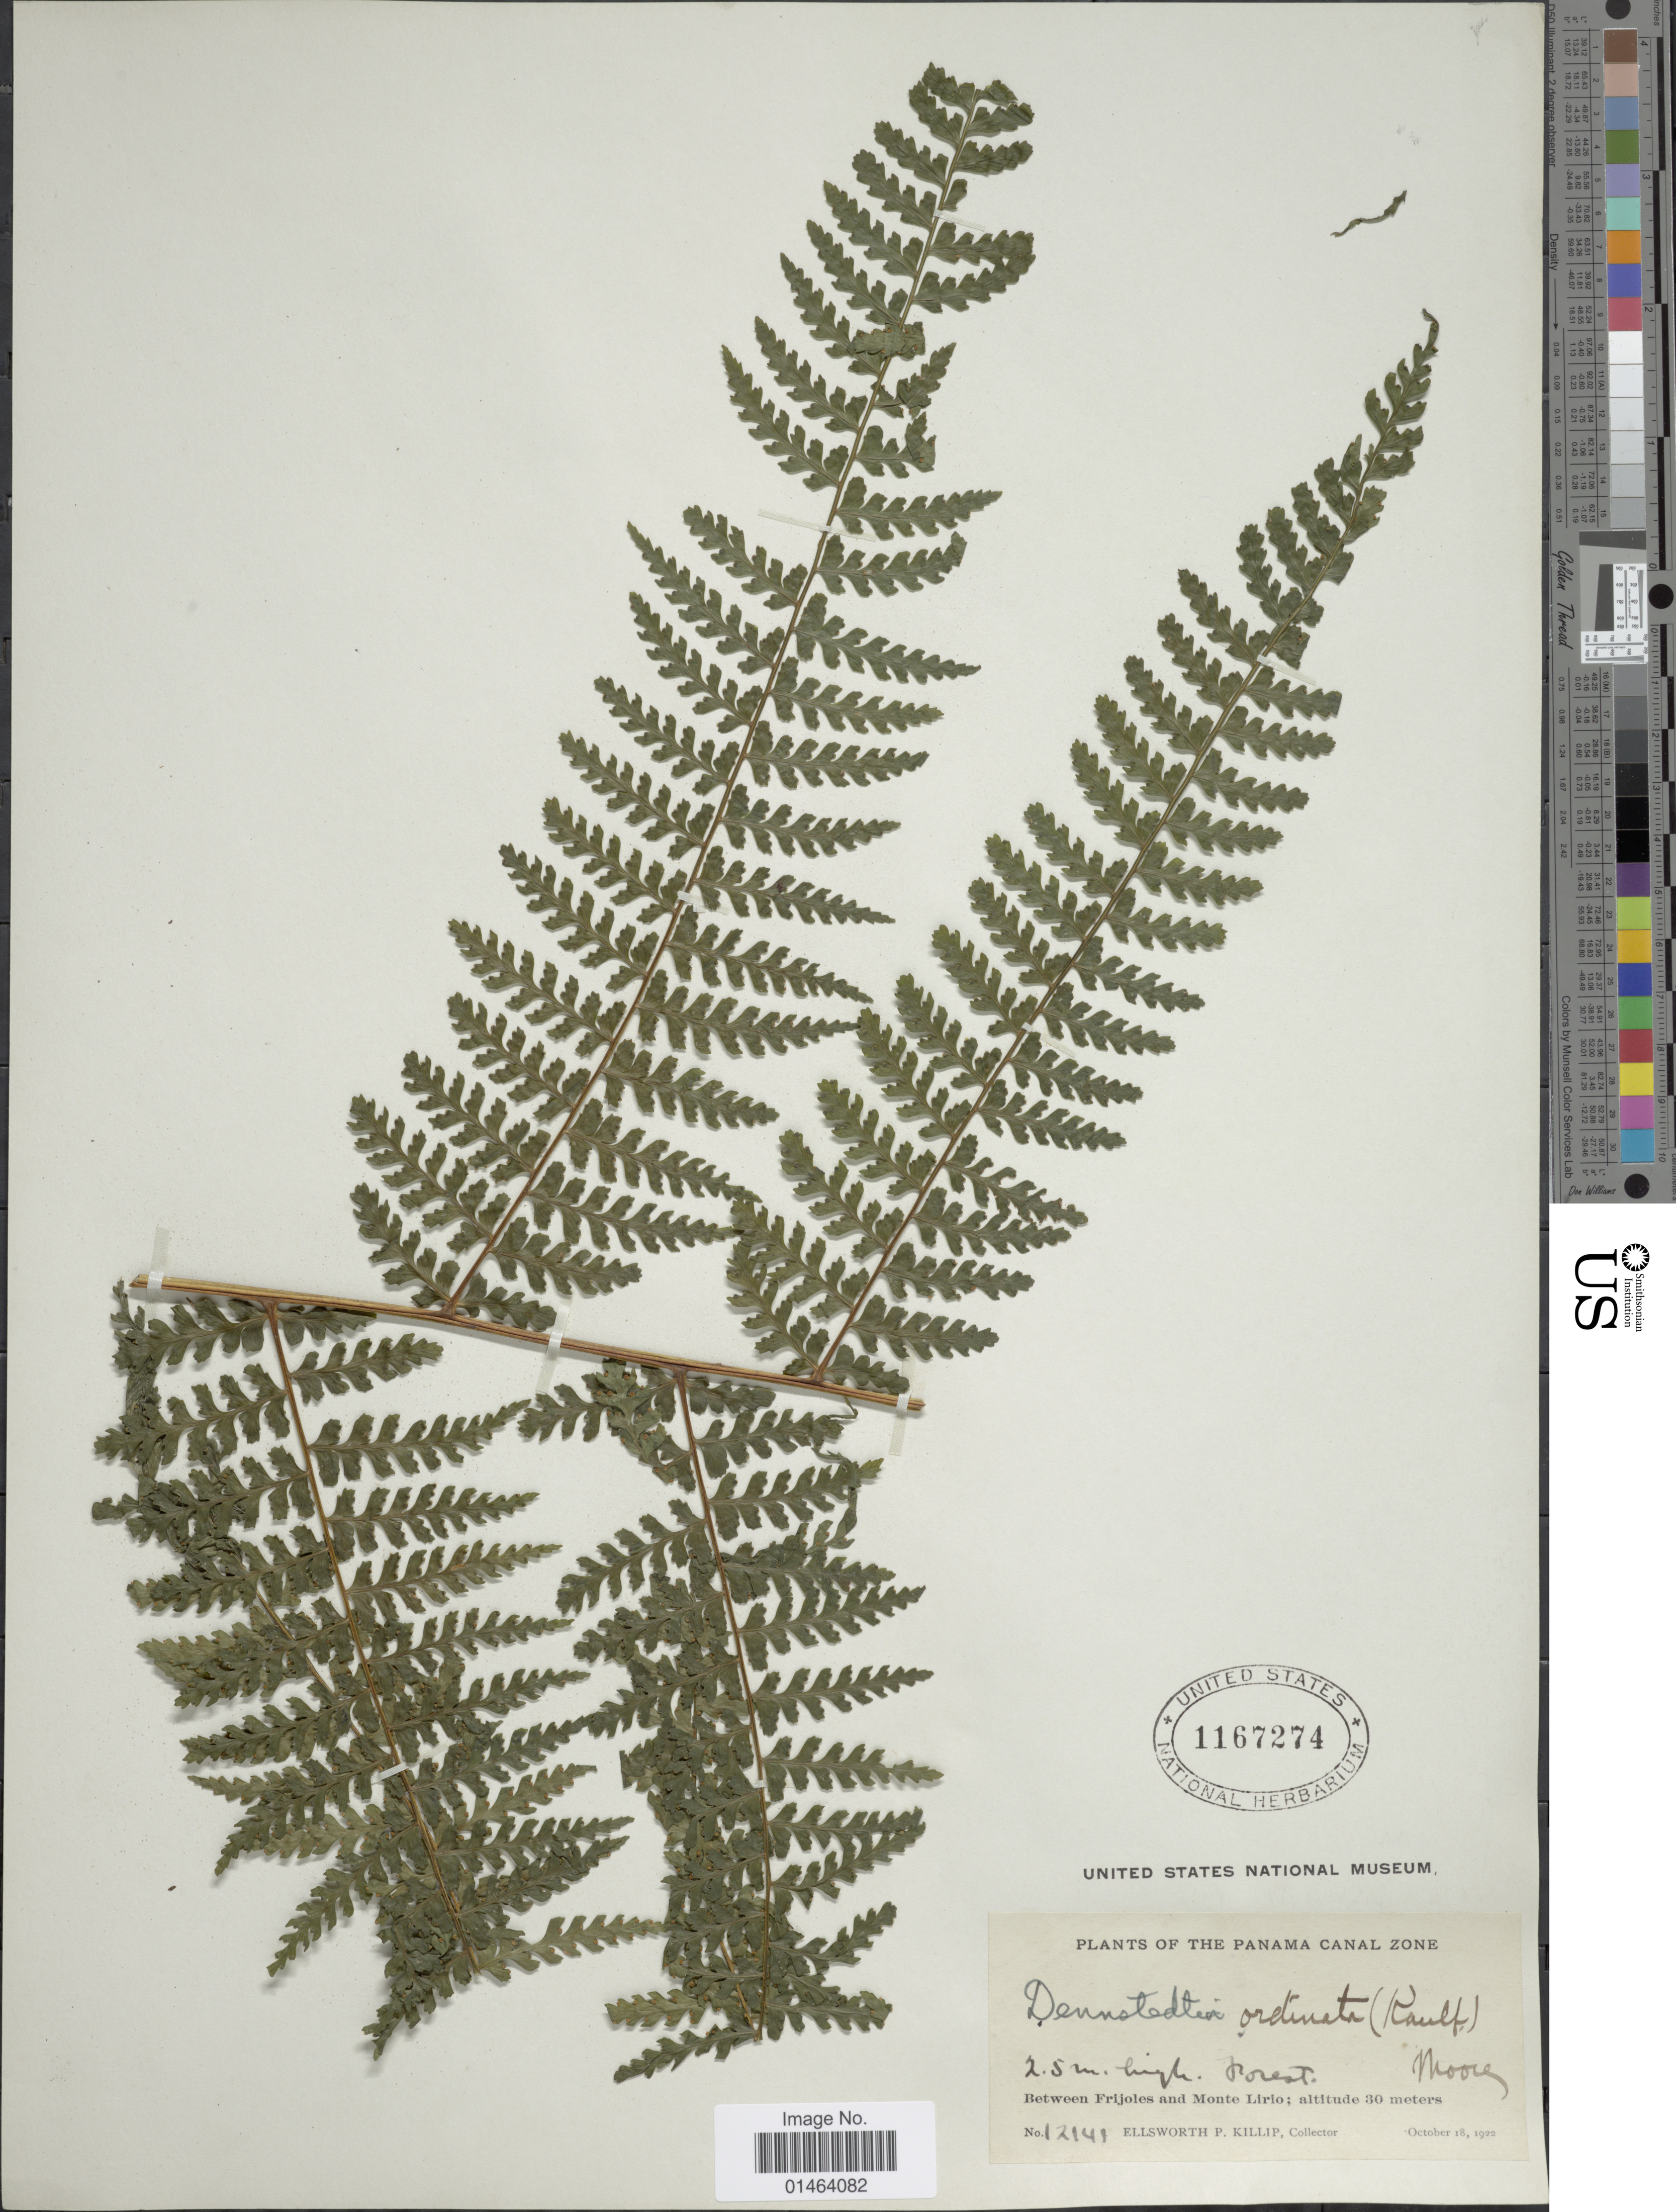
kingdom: Plantae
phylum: Tracheophyta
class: Polypodiopsida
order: Polypodiales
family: Dennstaedtiaceae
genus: Dennstaedtia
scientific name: Dennstaedtia dissecta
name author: (Sw.) T. Moore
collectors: E. P. Killip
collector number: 12141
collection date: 1922-10-18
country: Panama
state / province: Colón / Panamá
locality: Panama, Canal Zone, between Frijoles and Monte Lirio.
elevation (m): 30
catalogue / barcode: US 1167274